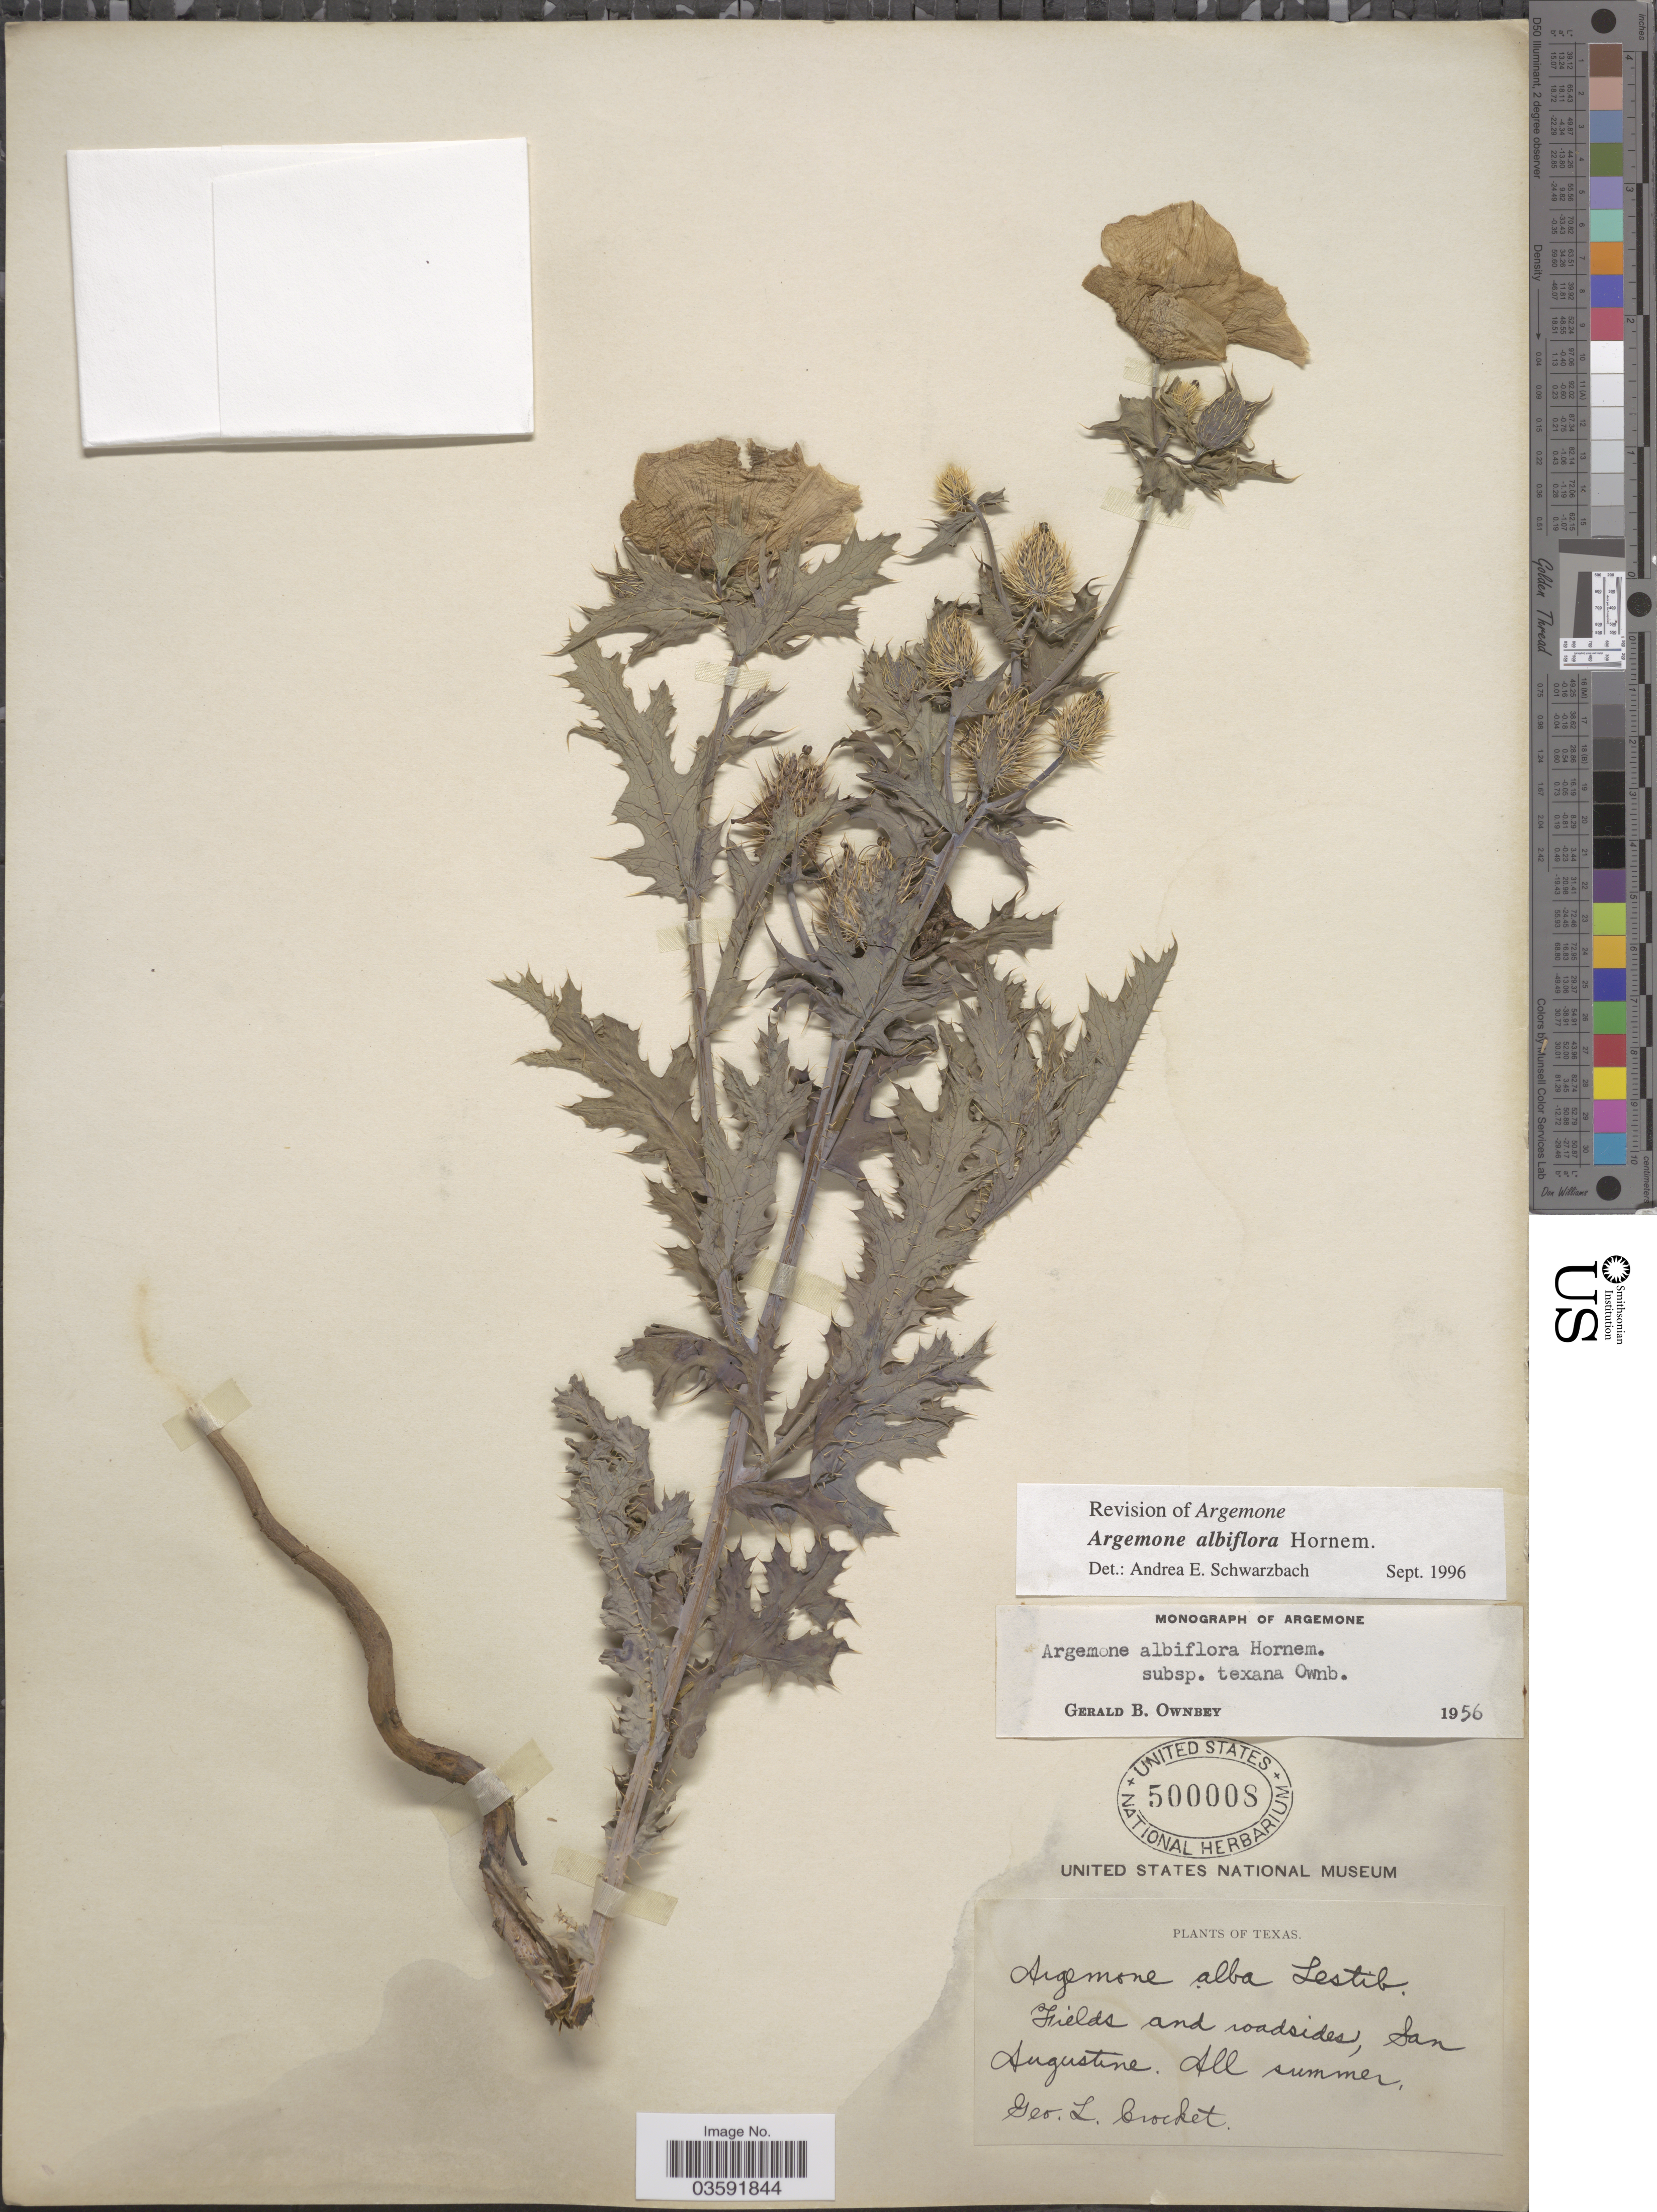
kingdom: Plantae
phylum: Tracheophyta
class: Magnoliopsida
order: Ranunculales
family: Papaveraceae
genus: Argemone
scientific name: Argemone albiflora subsp. albiflora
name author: Hornem.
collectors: G. Crocket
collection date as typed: All summer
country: United States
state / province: Texas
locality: San Augustine.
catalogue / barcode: US 500008